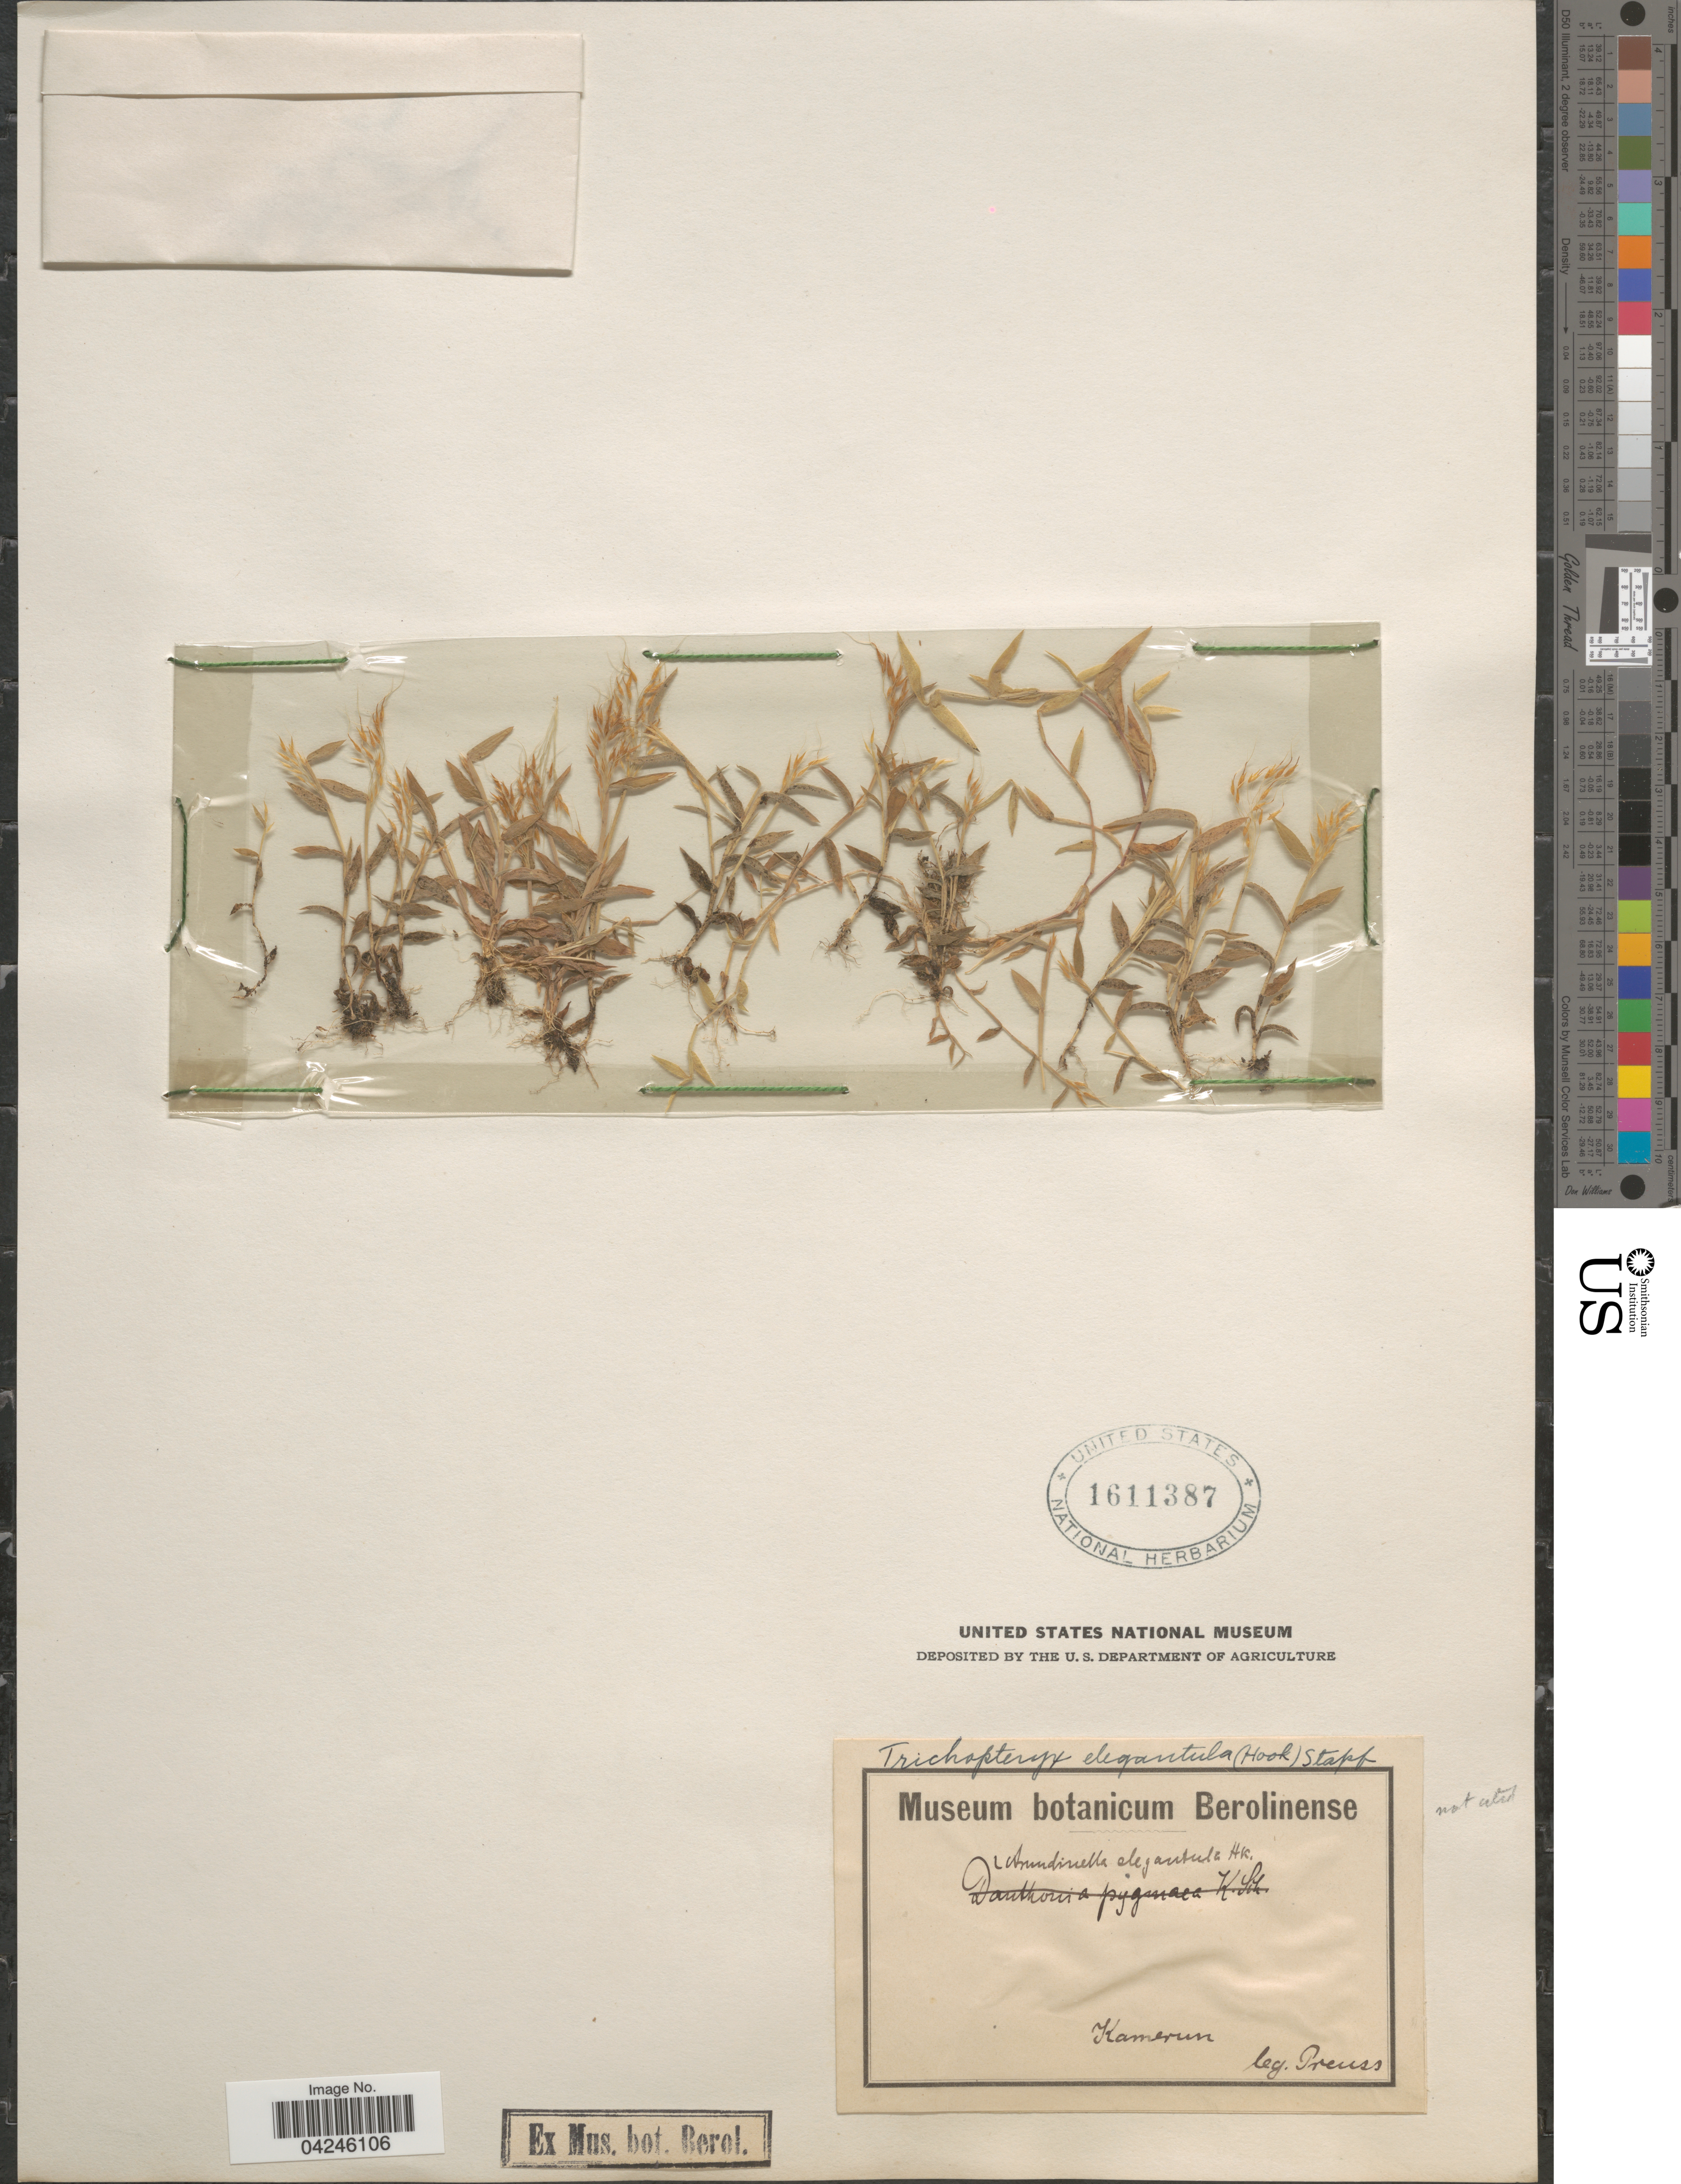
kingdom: Plantae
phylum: Tracheophyta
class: Liliopsida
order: Poales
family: Poaceae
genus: Trichopteryx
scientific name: Trichopteryx elegantula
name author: (Hook. f.) Stapf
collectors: C. Preuss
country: Cameroon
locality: Kamerun.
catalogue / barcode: US 1611387